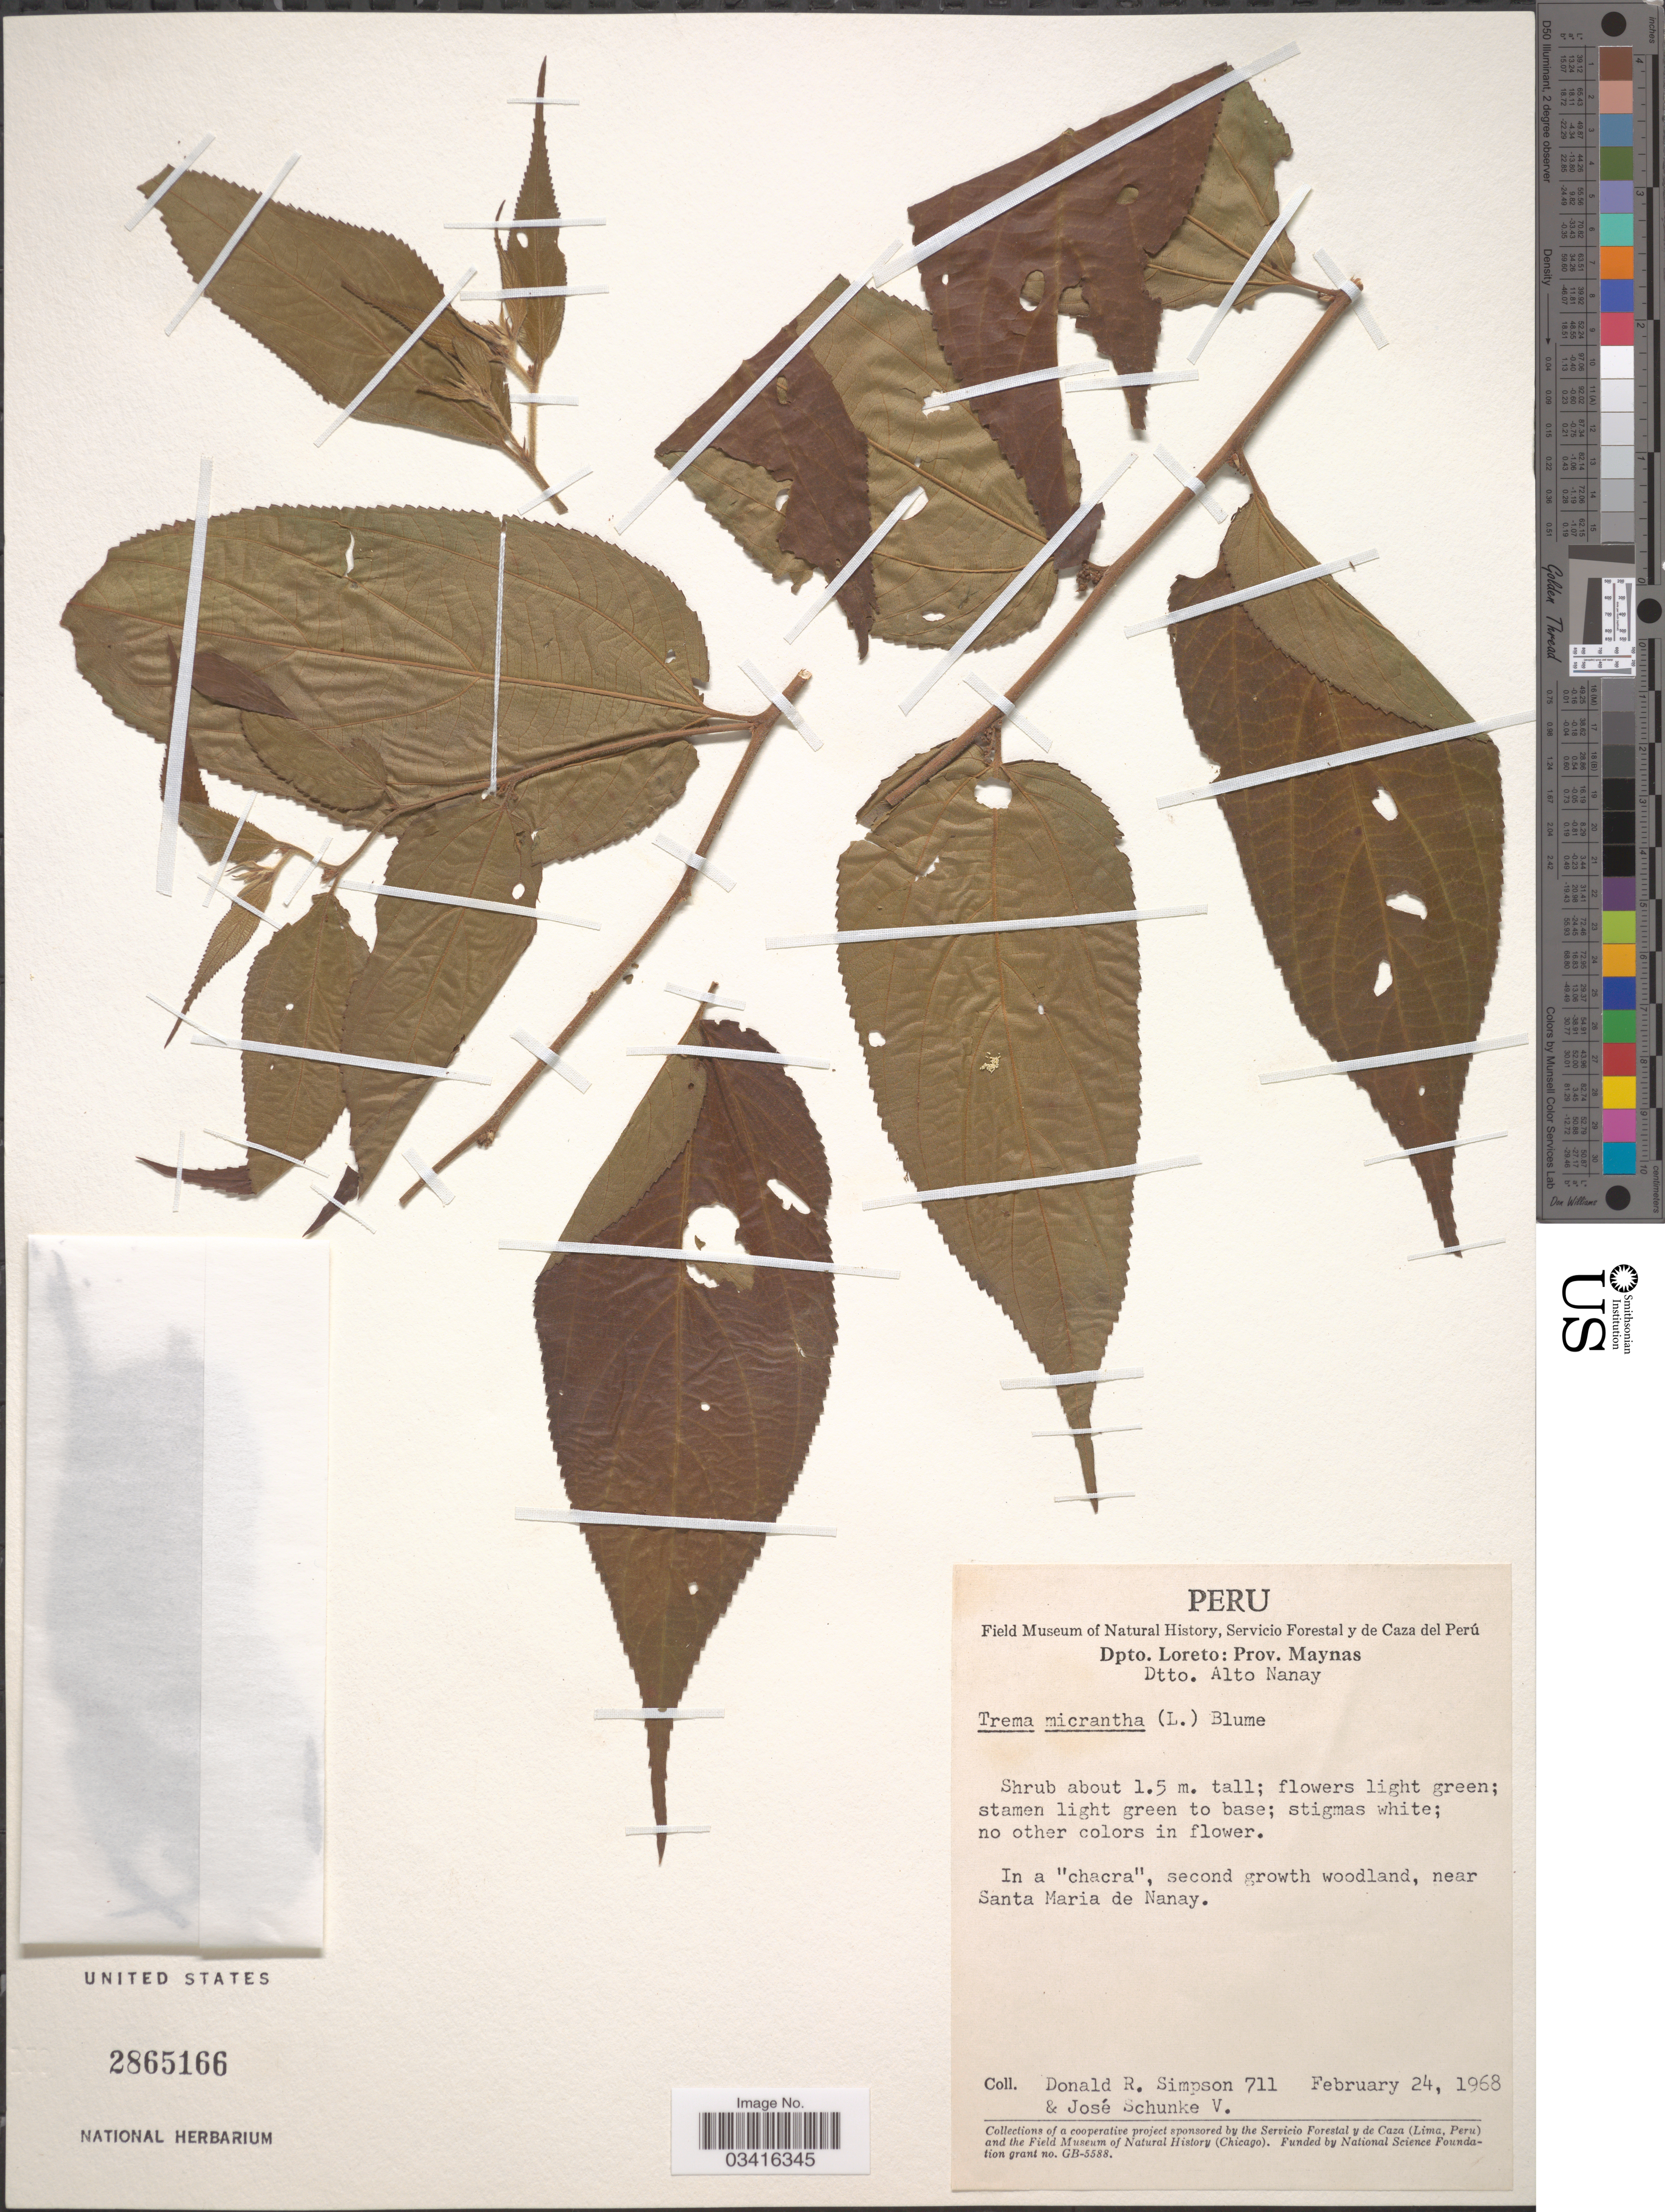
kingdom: Plantae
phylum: Tracheophyta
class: Magnoliopsida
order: Rosales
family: Cannabaceae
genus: Trema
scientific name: Trema micranthum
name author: (L.) Blume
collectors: D. R. Simpson & J. Schunke Vigo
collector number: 711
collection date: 1968-02-24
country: Peru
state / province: Loreto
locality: Dpto. Loreto: Prov. Maynas. Dtto. Alto Nanay. In a "chacra", second growth woodland, near Santa Maria de Nanay.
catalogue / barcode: US 2865166